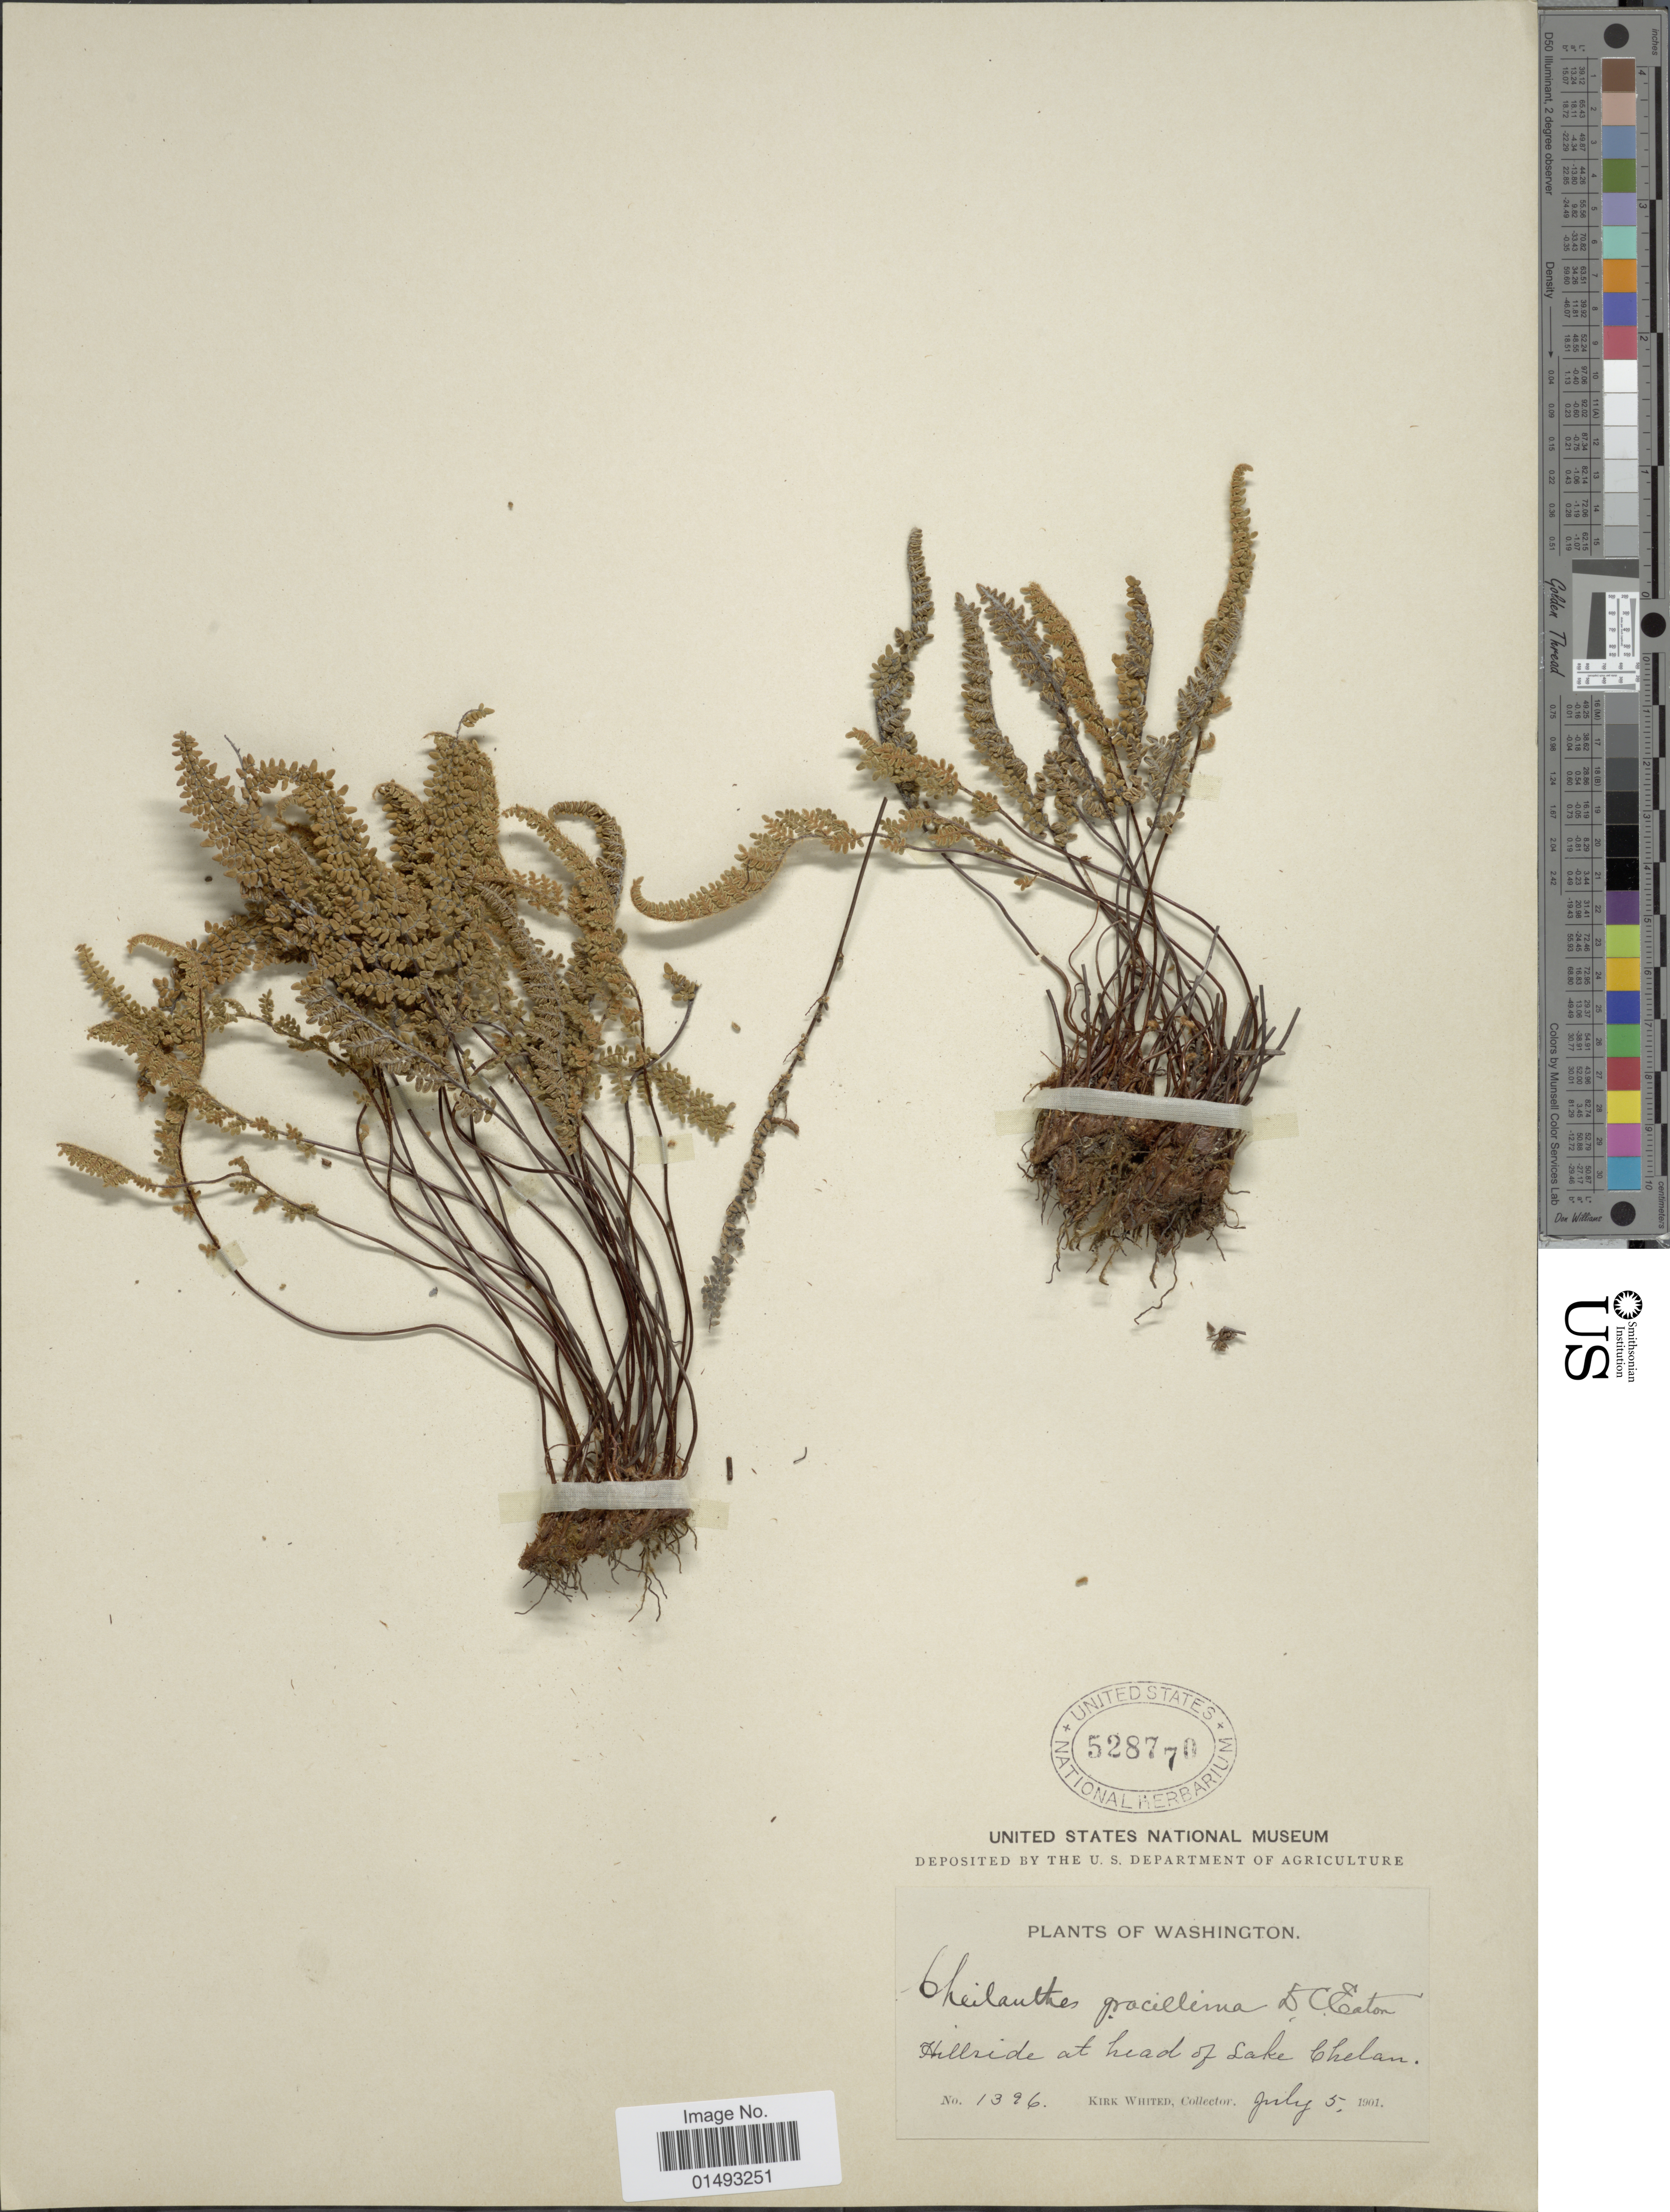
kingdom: Plantae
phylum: Tracheophyta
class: Polypodiopsida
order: Polypodiales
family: Pteridaceae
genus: Myriopteris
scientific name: Myriopteris gracillima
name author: (D.C. Eaton) J. Sm.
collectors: K. Whited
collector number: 1396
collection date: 1901-07-05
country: United States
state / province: Washington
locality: Hillside at head of Lake Chelan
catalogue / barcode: US 528870